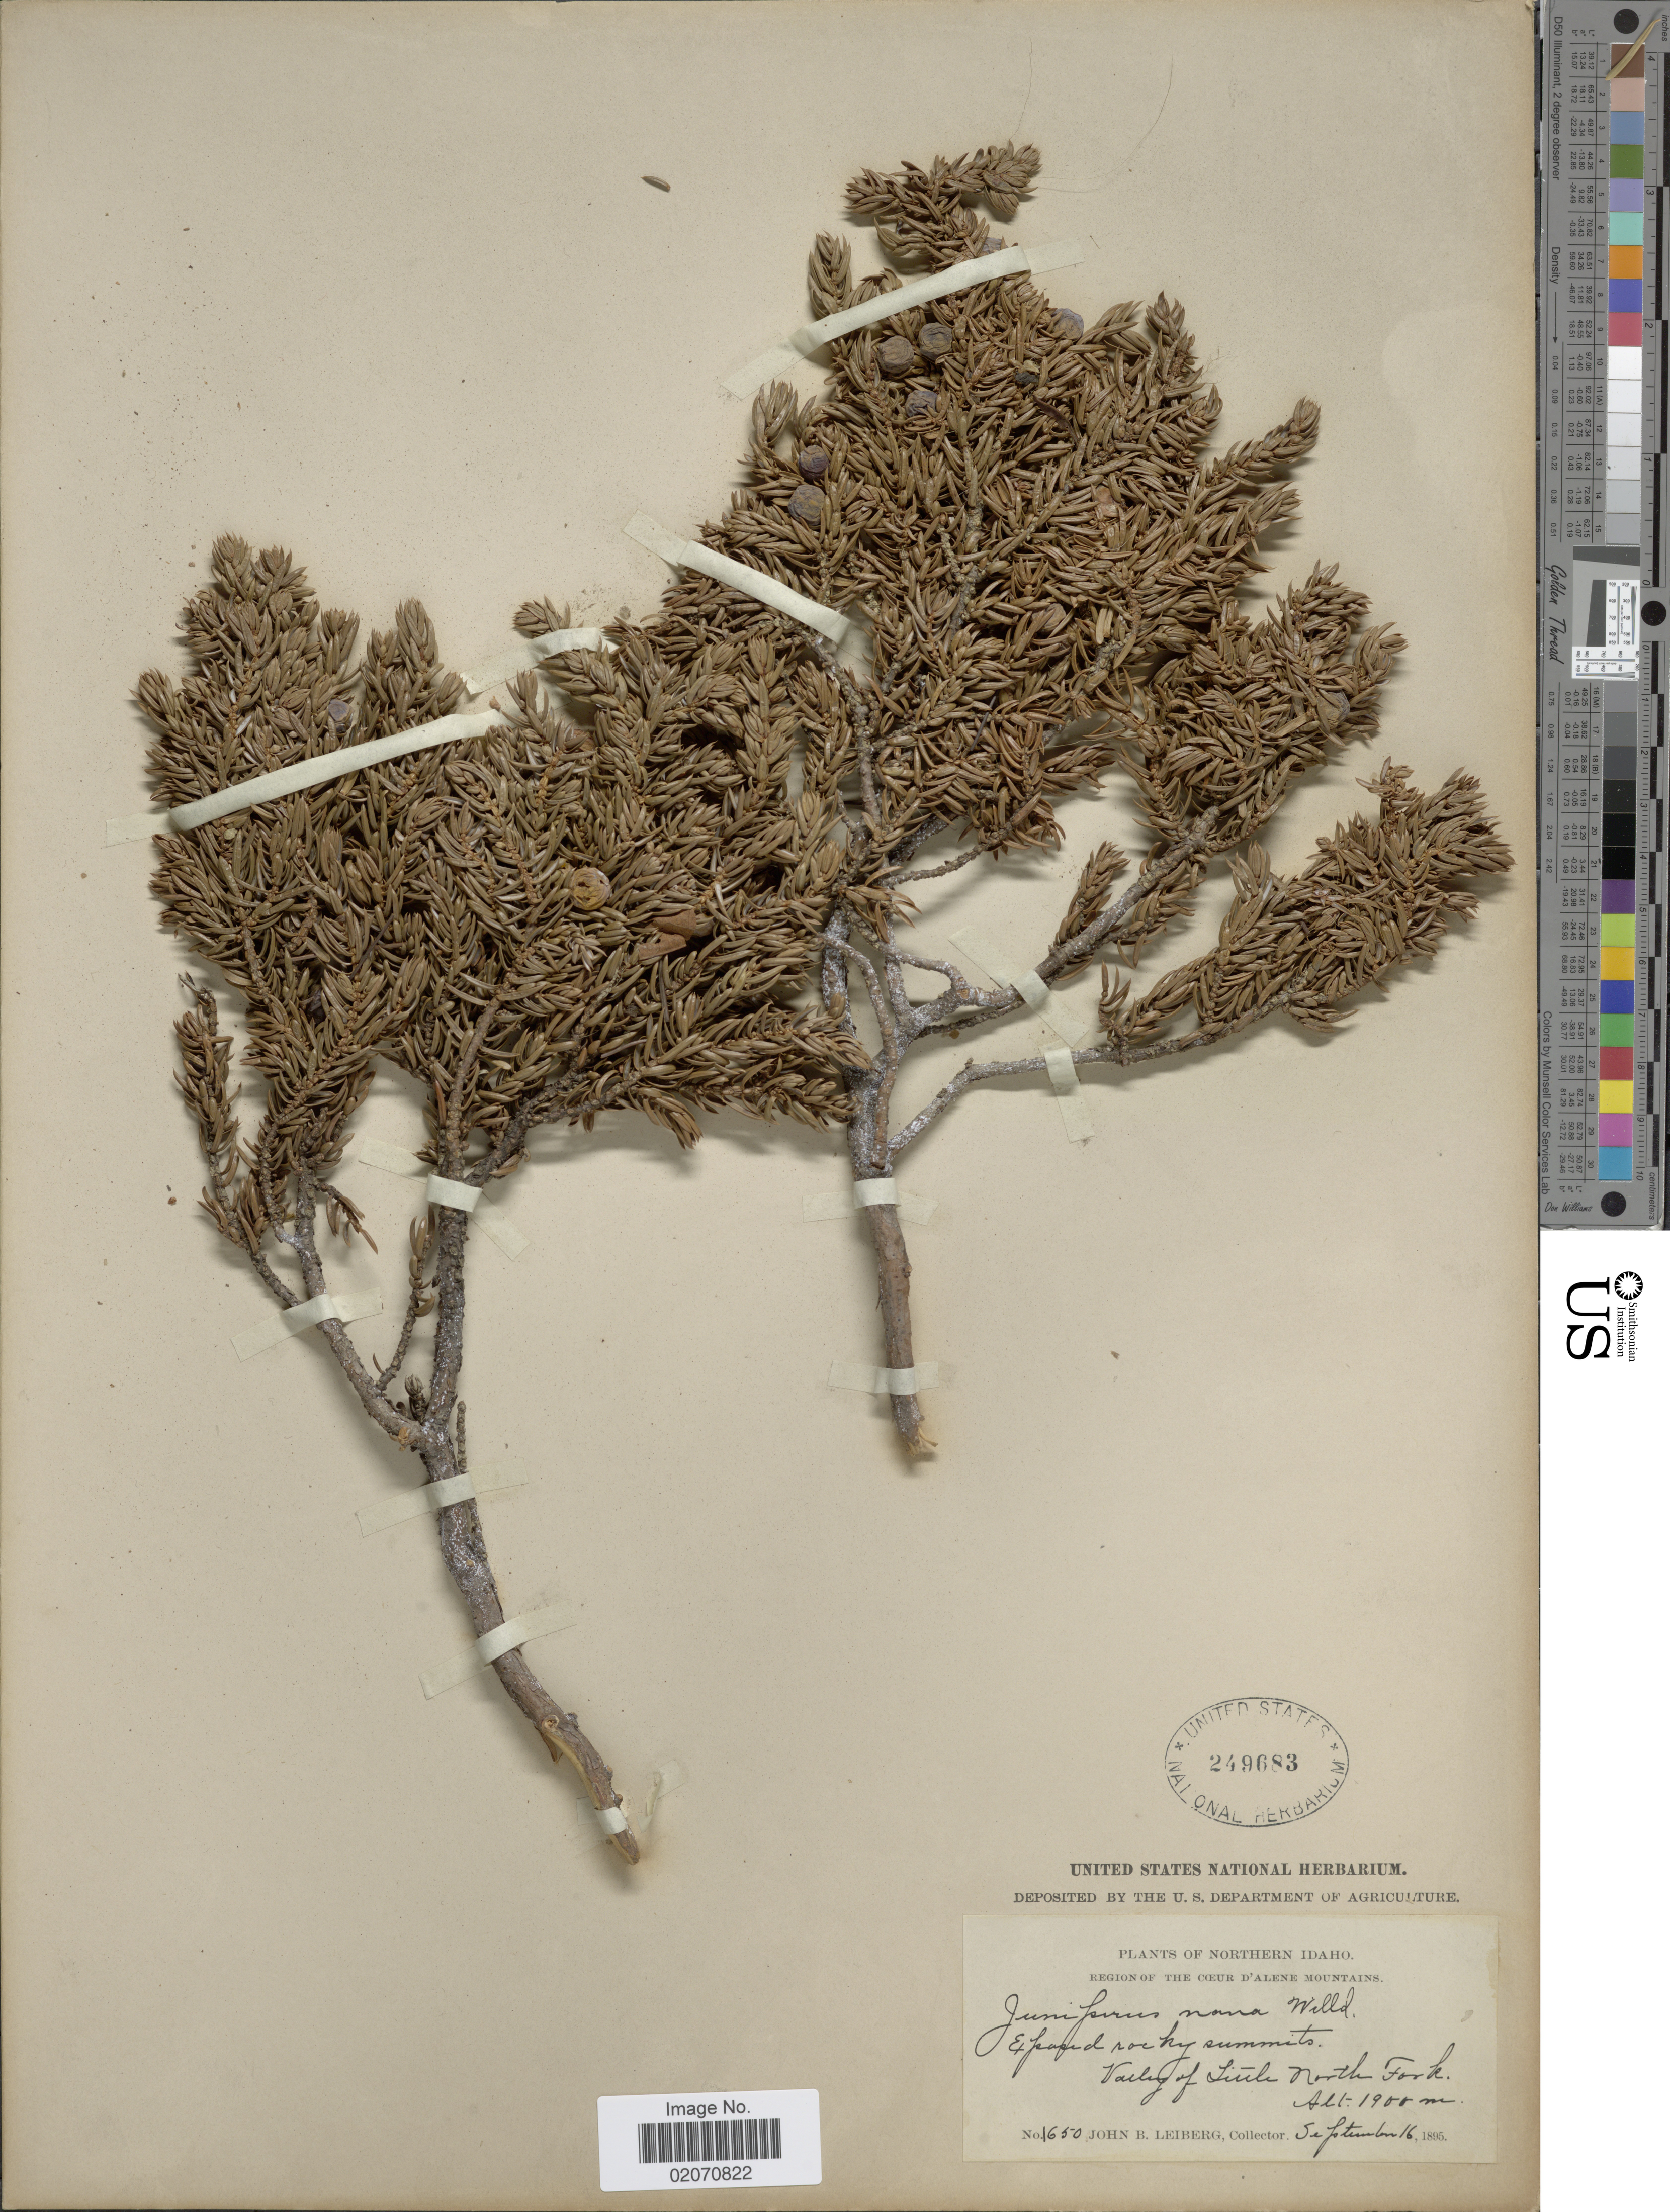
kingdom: Plantae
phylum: Tracheophyta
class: Pinopsida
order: Pinales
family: Cupressaceae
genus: Juniperus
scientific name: Juniperus communis subsp. nana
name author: (Willd.) Syme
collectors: J. B. Leiberg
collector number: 1650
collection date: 1895-09-16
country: United States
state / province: Idaho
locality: Northern idaho, Valley of Little North Fork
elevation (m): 1900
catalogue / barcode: US 249683